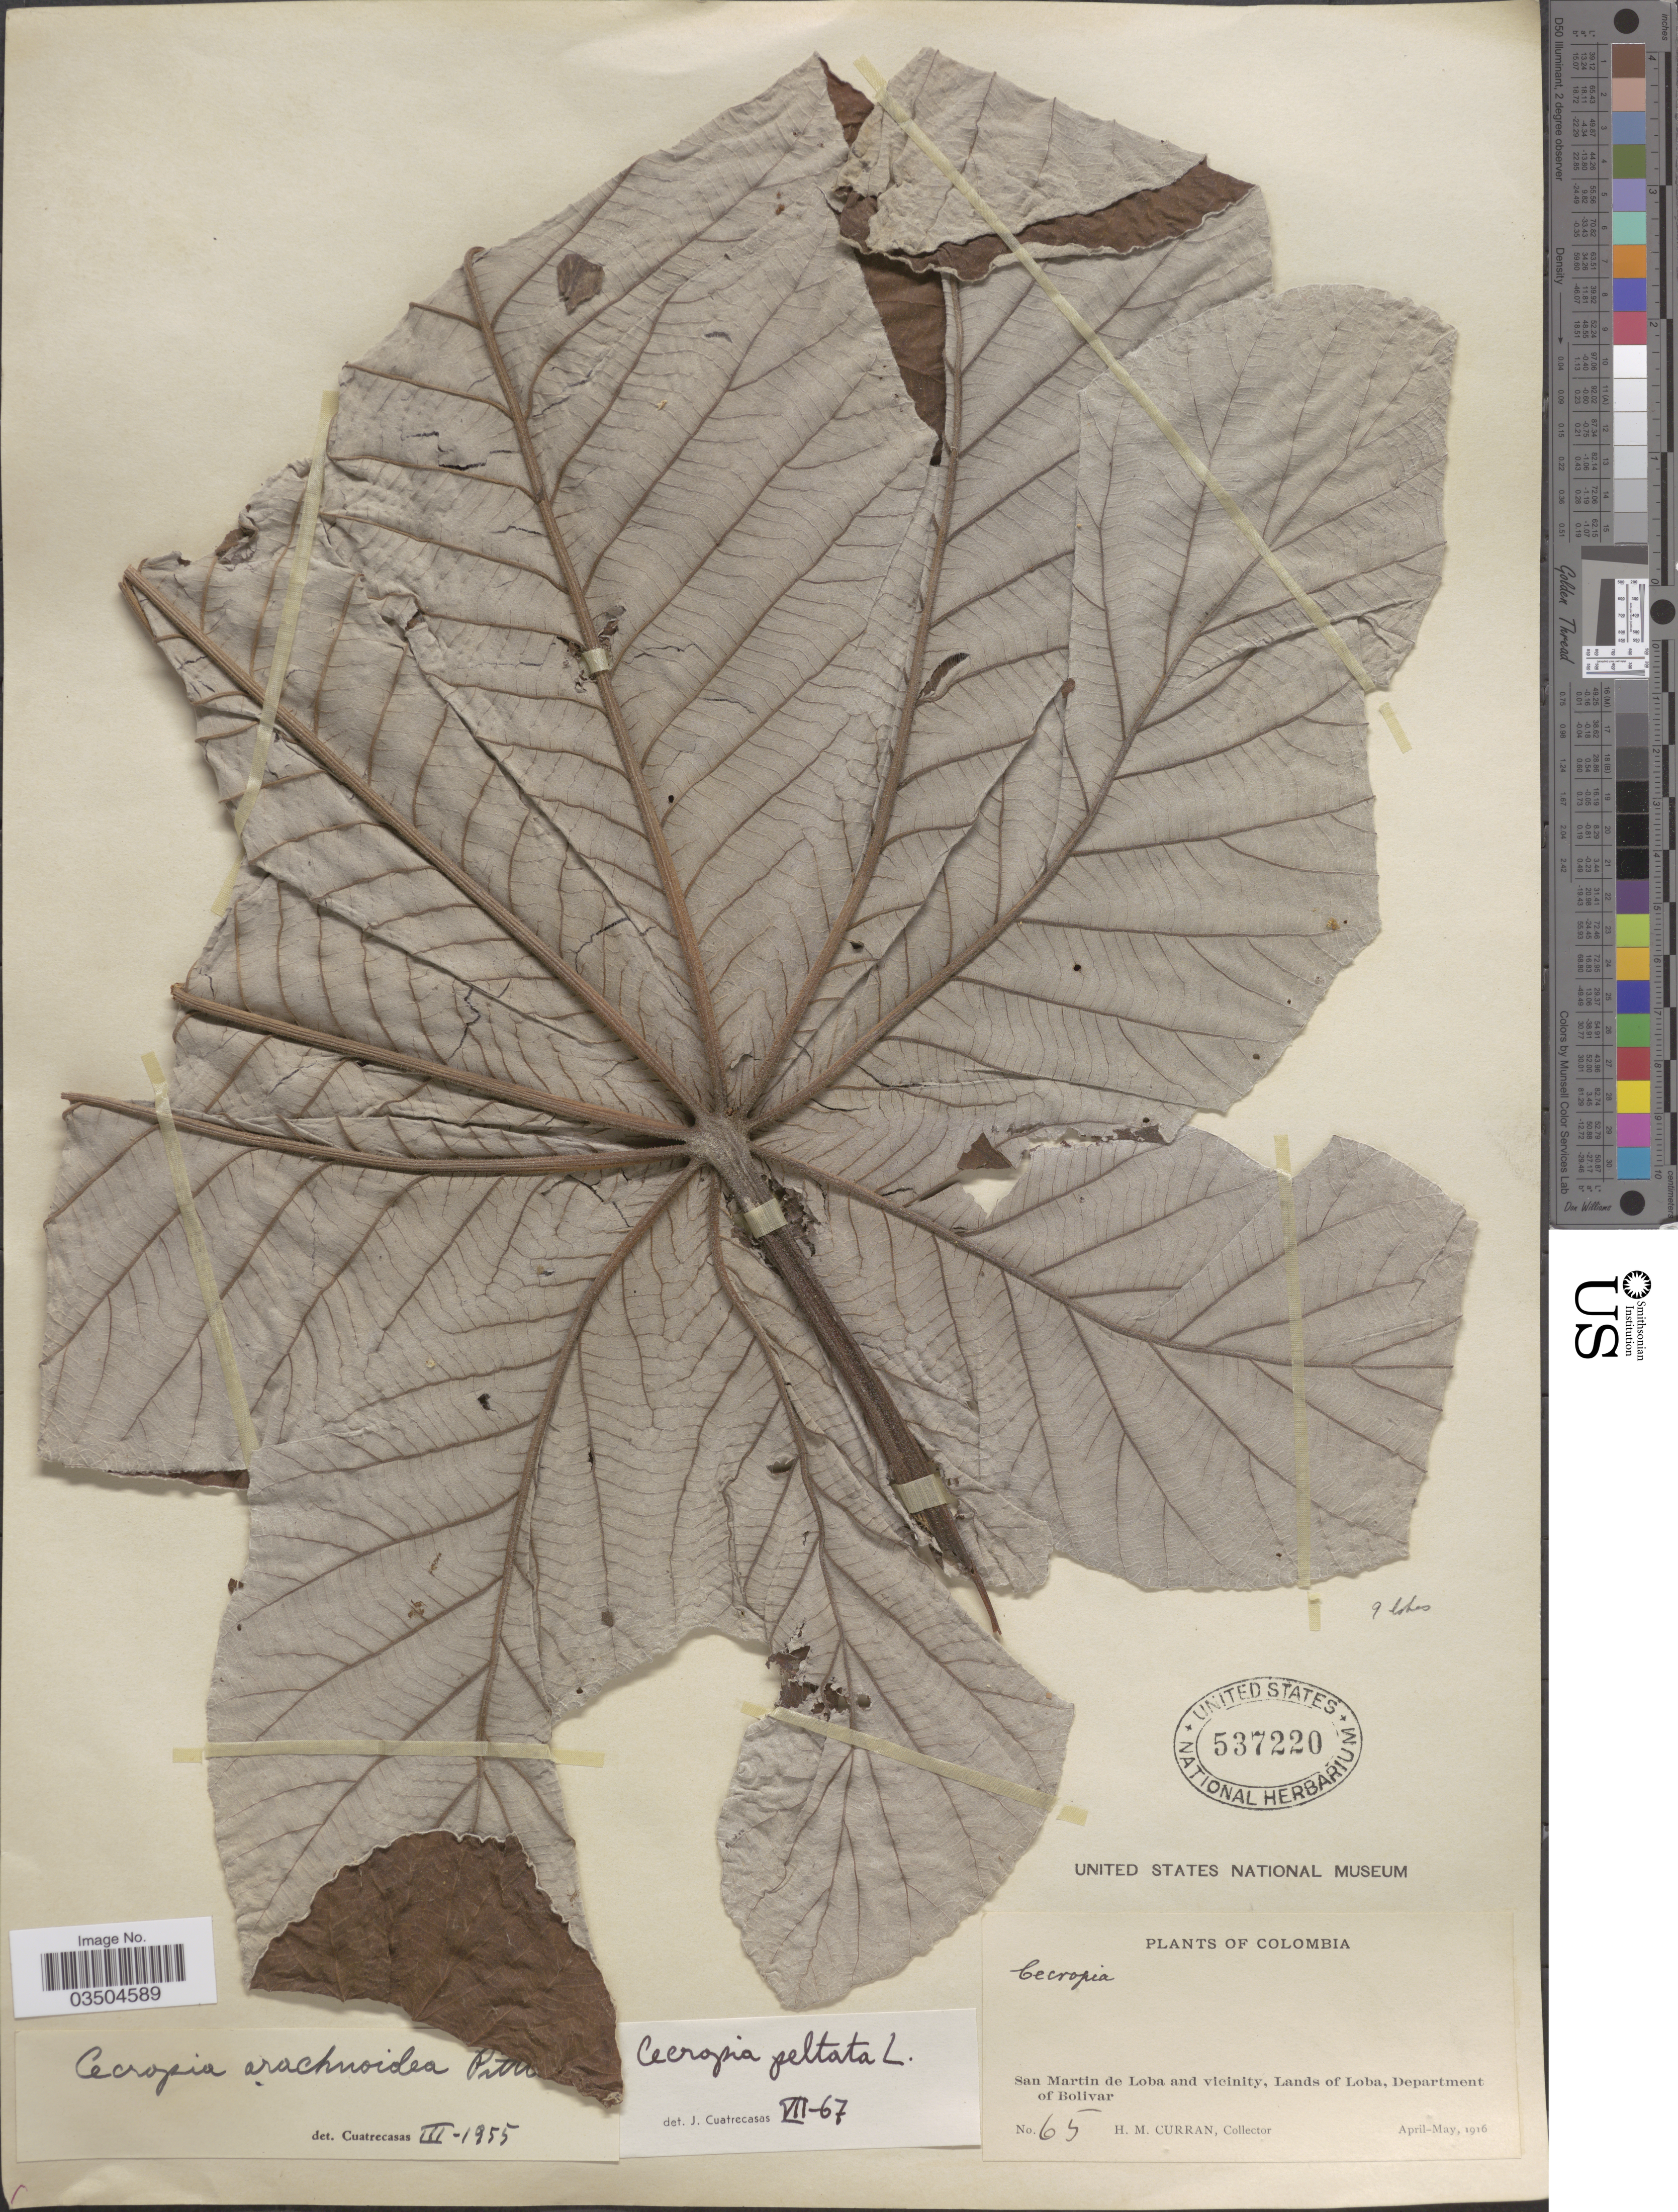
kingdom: Plantae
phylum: Tracheophyta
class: Magnoliopsida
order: Rosales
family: Urticaceae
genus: Cecropia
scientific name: Cecropia peltata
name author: L.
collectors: H. M. Curran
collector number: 65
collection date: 1916-04/1916-05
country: Colombia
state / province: Bolívar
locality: San Martin de Loba and vicinity, Lands of Loba, Department of Bolivar.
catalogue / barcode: US 537220